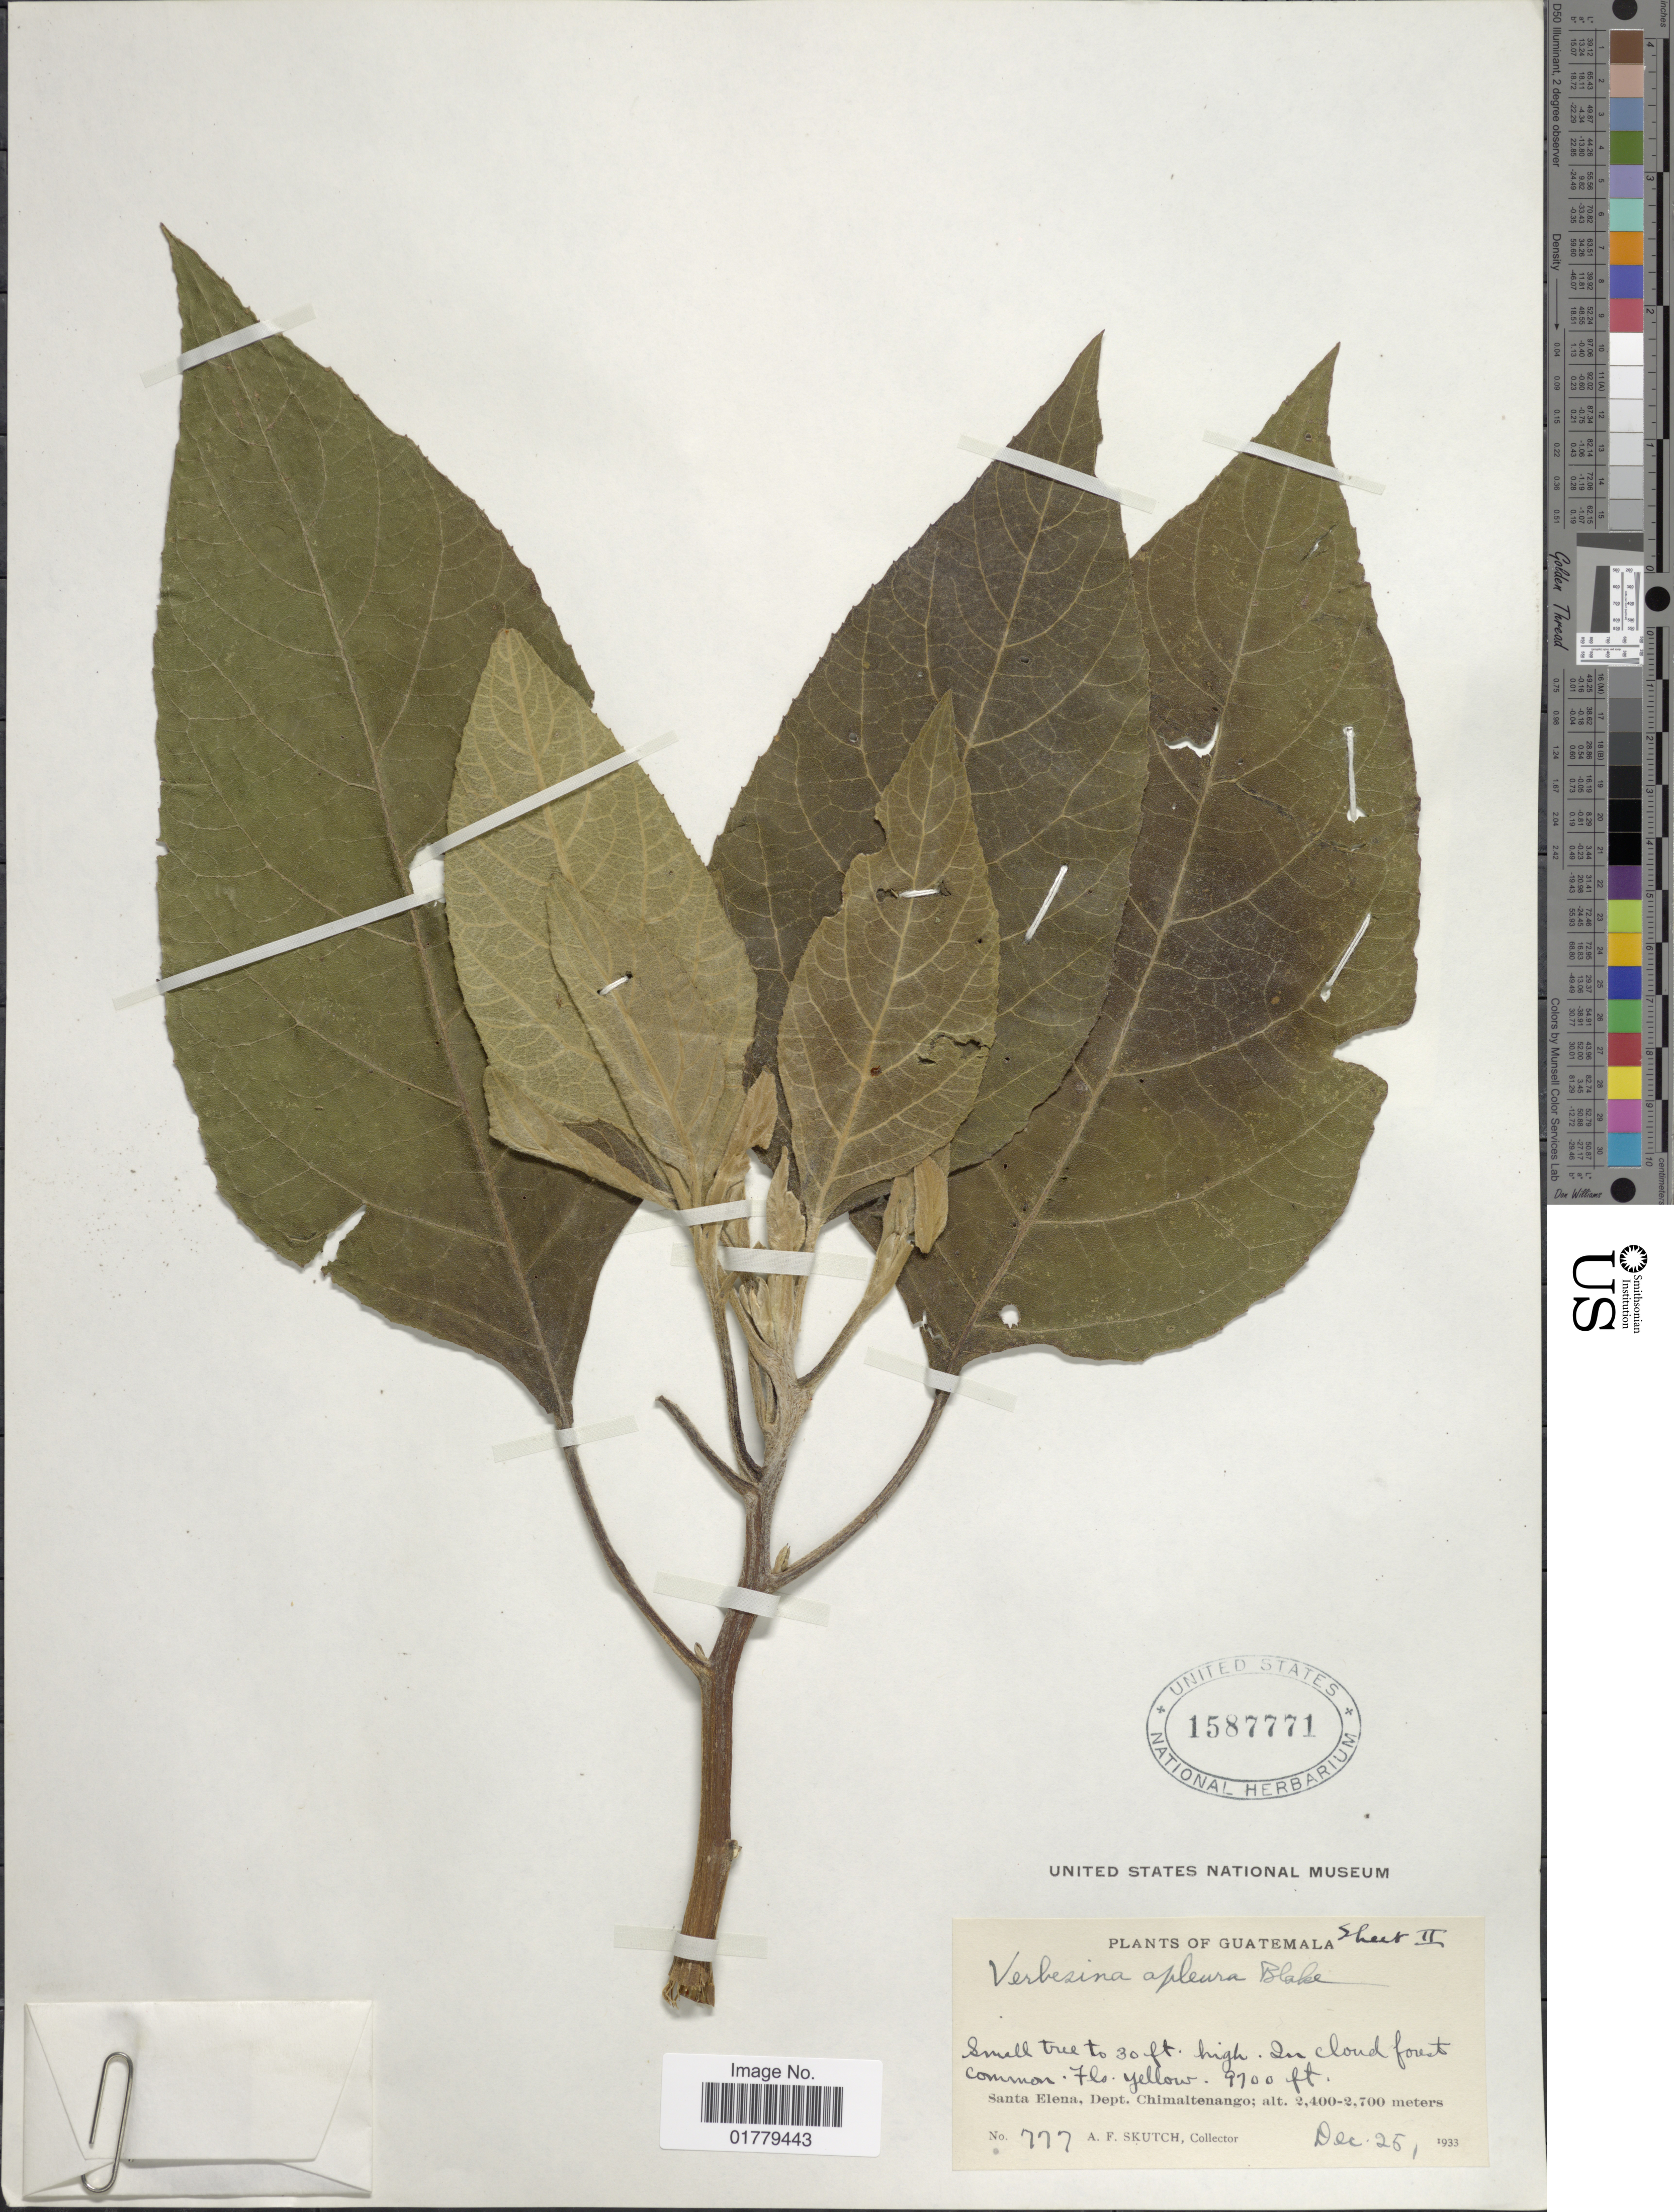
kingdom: Plantae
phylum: Tracheophyta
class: Magnoliopsida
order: Asterales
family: Asteraceae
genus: Verbesina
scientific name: Verbesina apleura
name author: S.F. Blake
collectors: A. F. Skutch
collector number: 777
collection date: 1933-12-25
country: Guatemala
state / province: Chimaltenango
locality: Santa Elena, Dept. Chimaltenango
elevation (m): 2957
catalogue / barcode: US 1587771